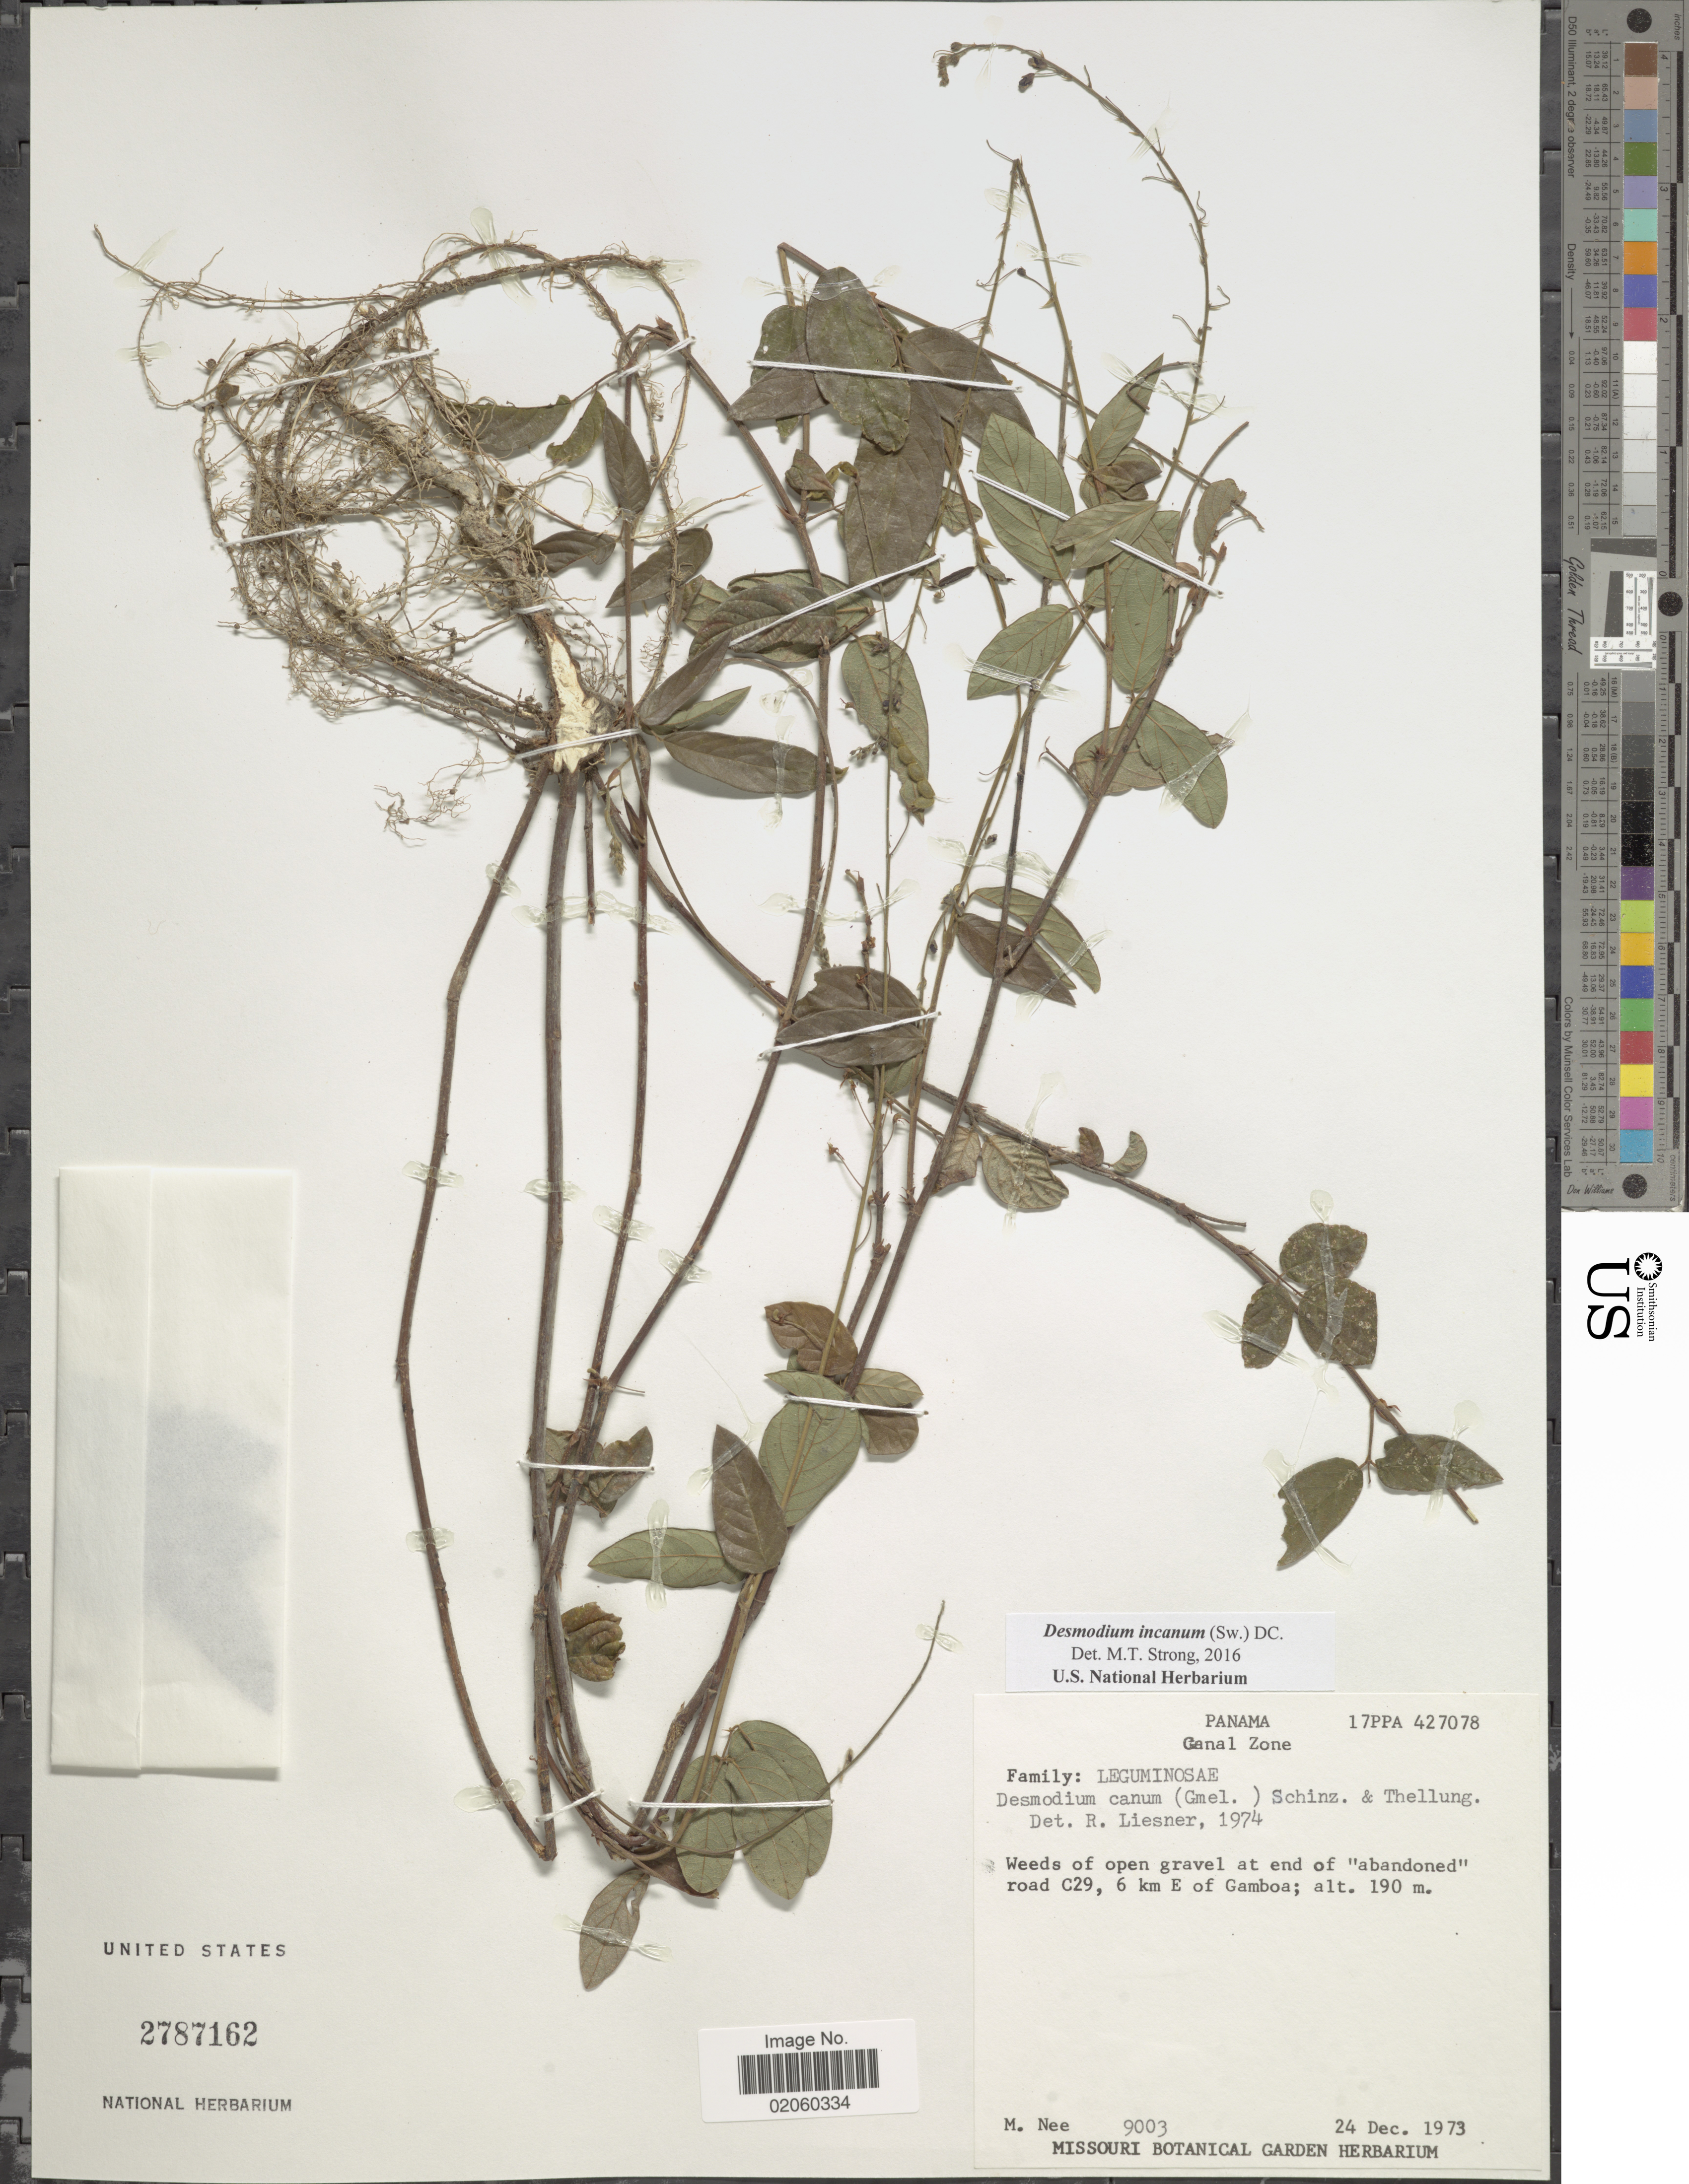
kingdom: Plantae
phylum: Tracheophyta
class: Magnoliopsida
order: Fabales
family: Fabaceae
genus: Desmodium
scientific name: Desmodium incanum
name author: (Sw.) DC.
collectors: M. Nee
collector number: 9003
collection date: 1973-12-24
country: Panama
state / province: Colón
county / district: Canal Zone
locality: At end of "abandoned" road C29, 6 km E of Gamboa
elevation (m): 190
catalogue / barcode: US 2787162